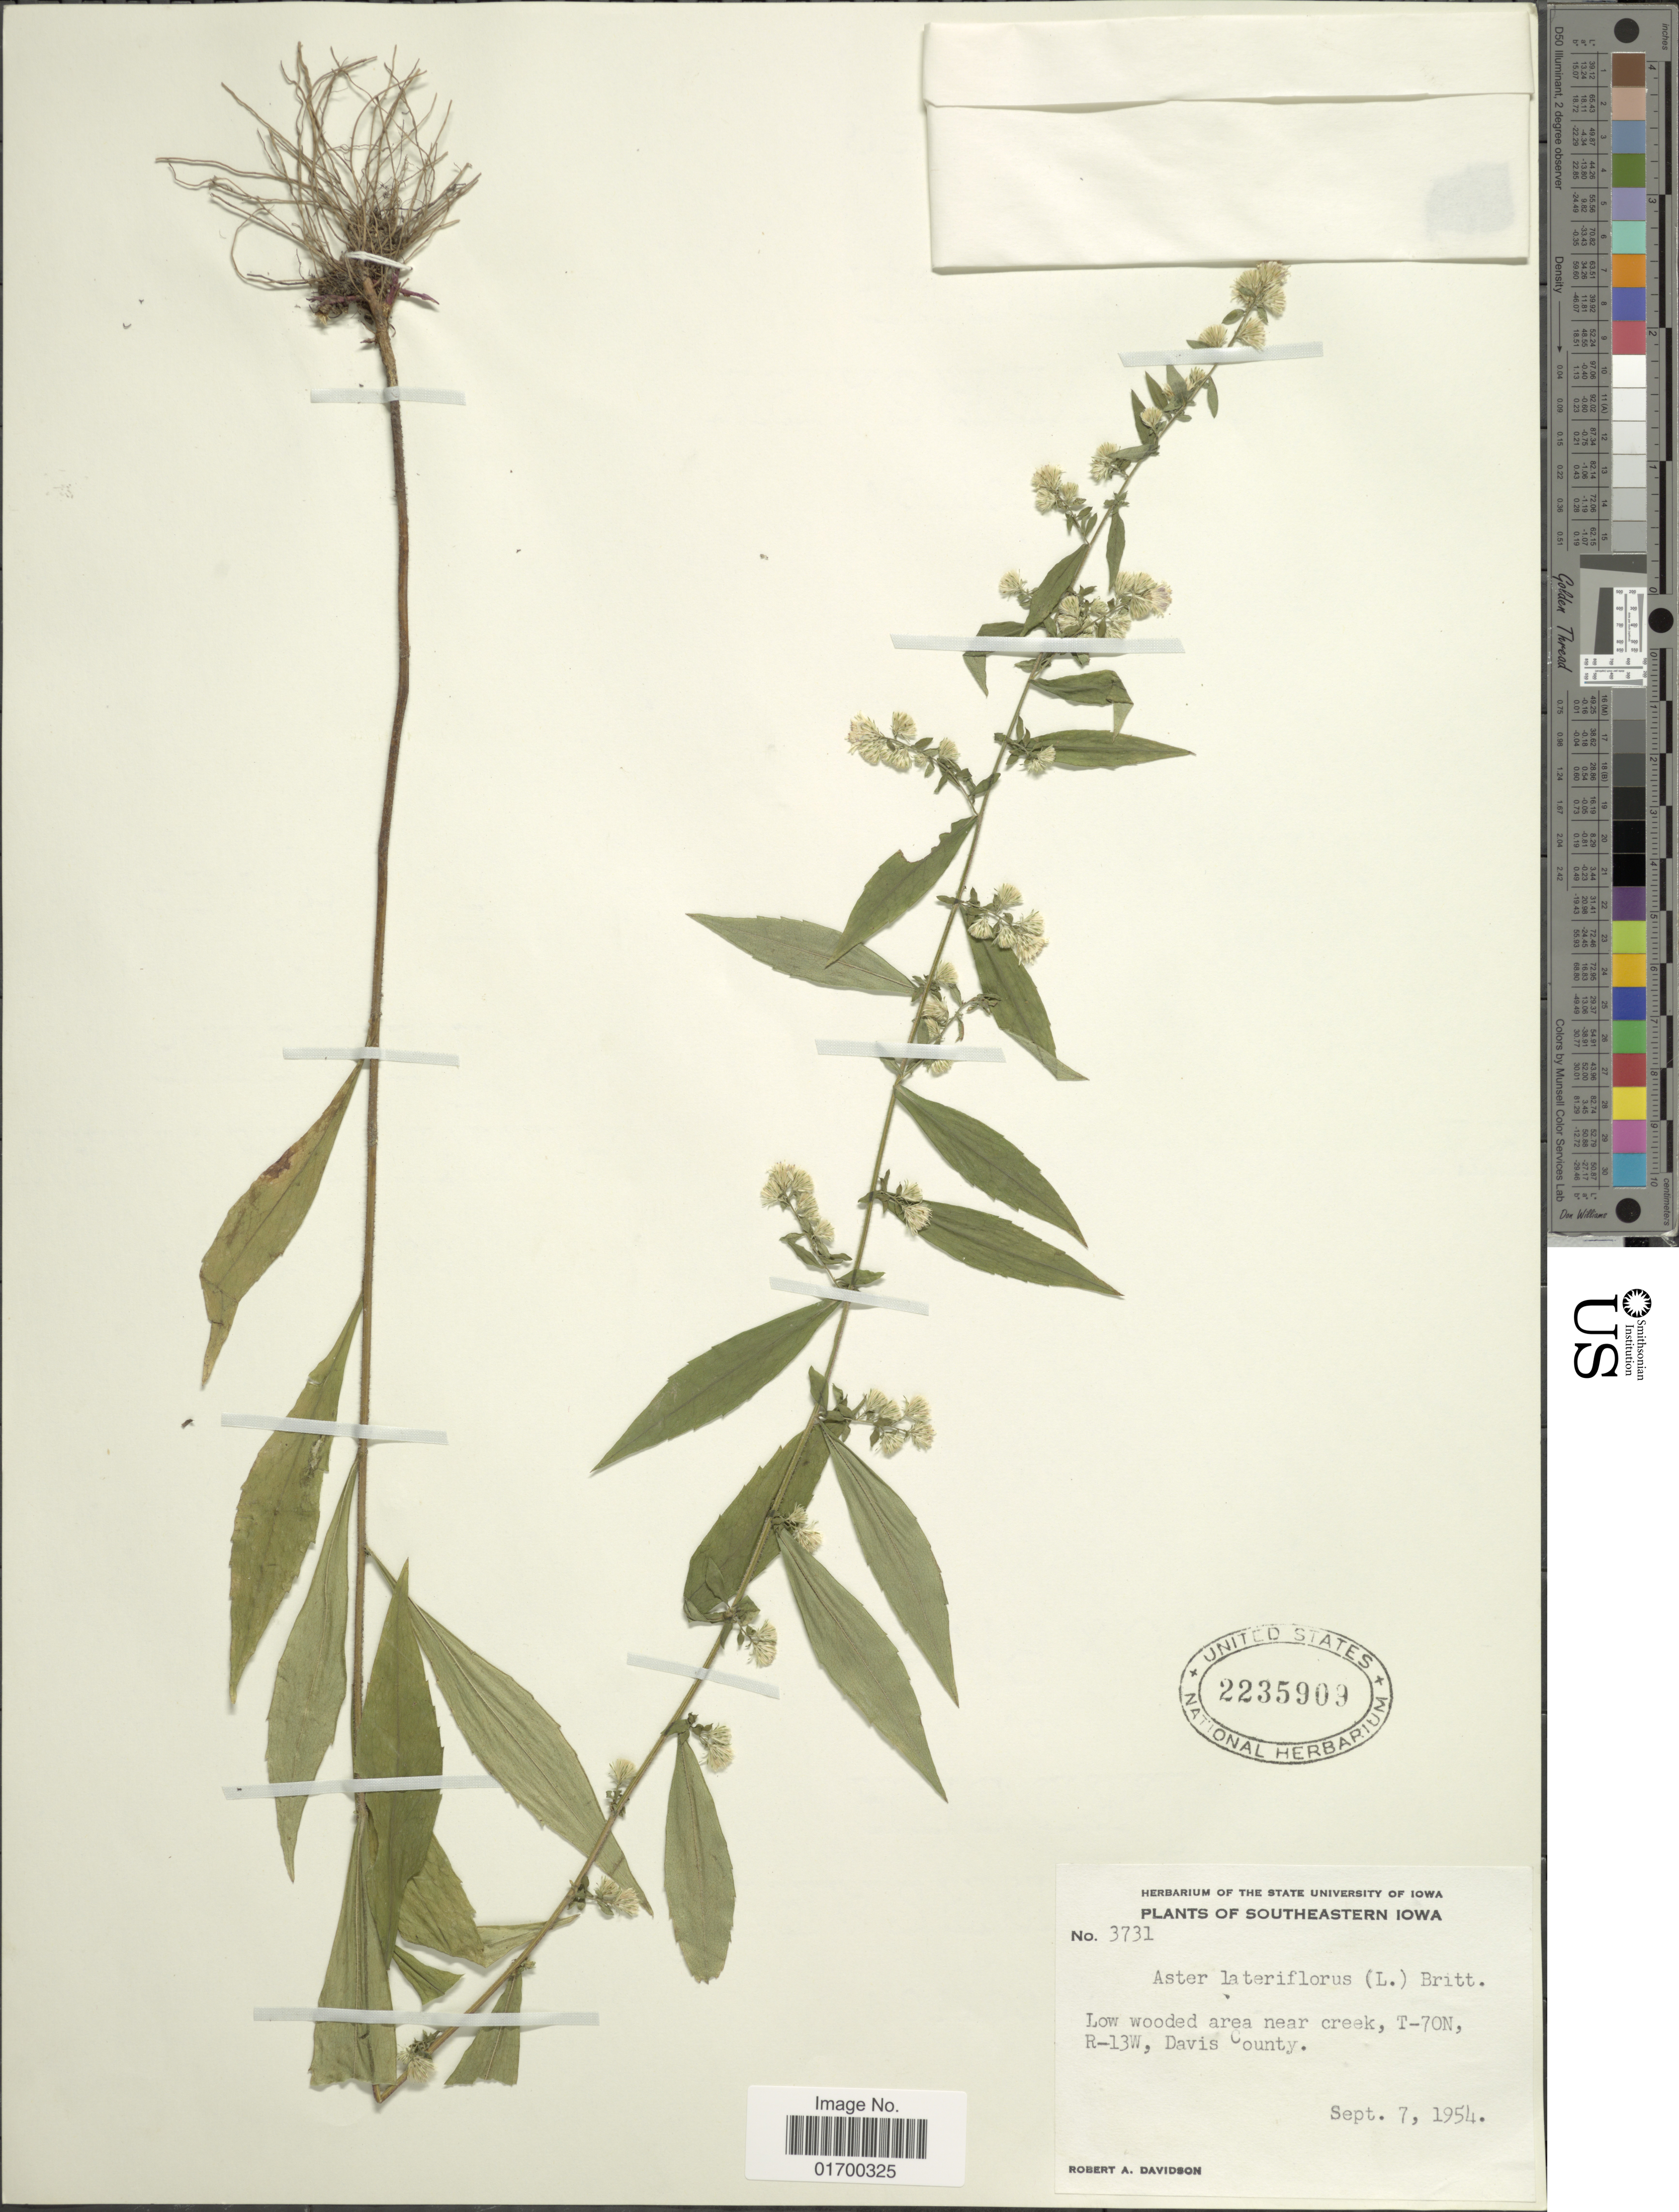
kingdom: Plantae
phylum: Tracheophyta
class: Magnoliopsida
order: Asterales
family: Asteraceae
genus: Symphyotrichum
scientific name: Symphyotrichum lateriflorum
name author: (L.) Á. Löve & D. Löve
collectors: R. A. Davidson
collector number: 3731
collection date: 1954-09-07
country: United States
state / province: Iowa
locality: Southeastern Iowa, Low wooded area near creek, T-70N, R-13W, Davis County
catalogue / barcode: US 2235909